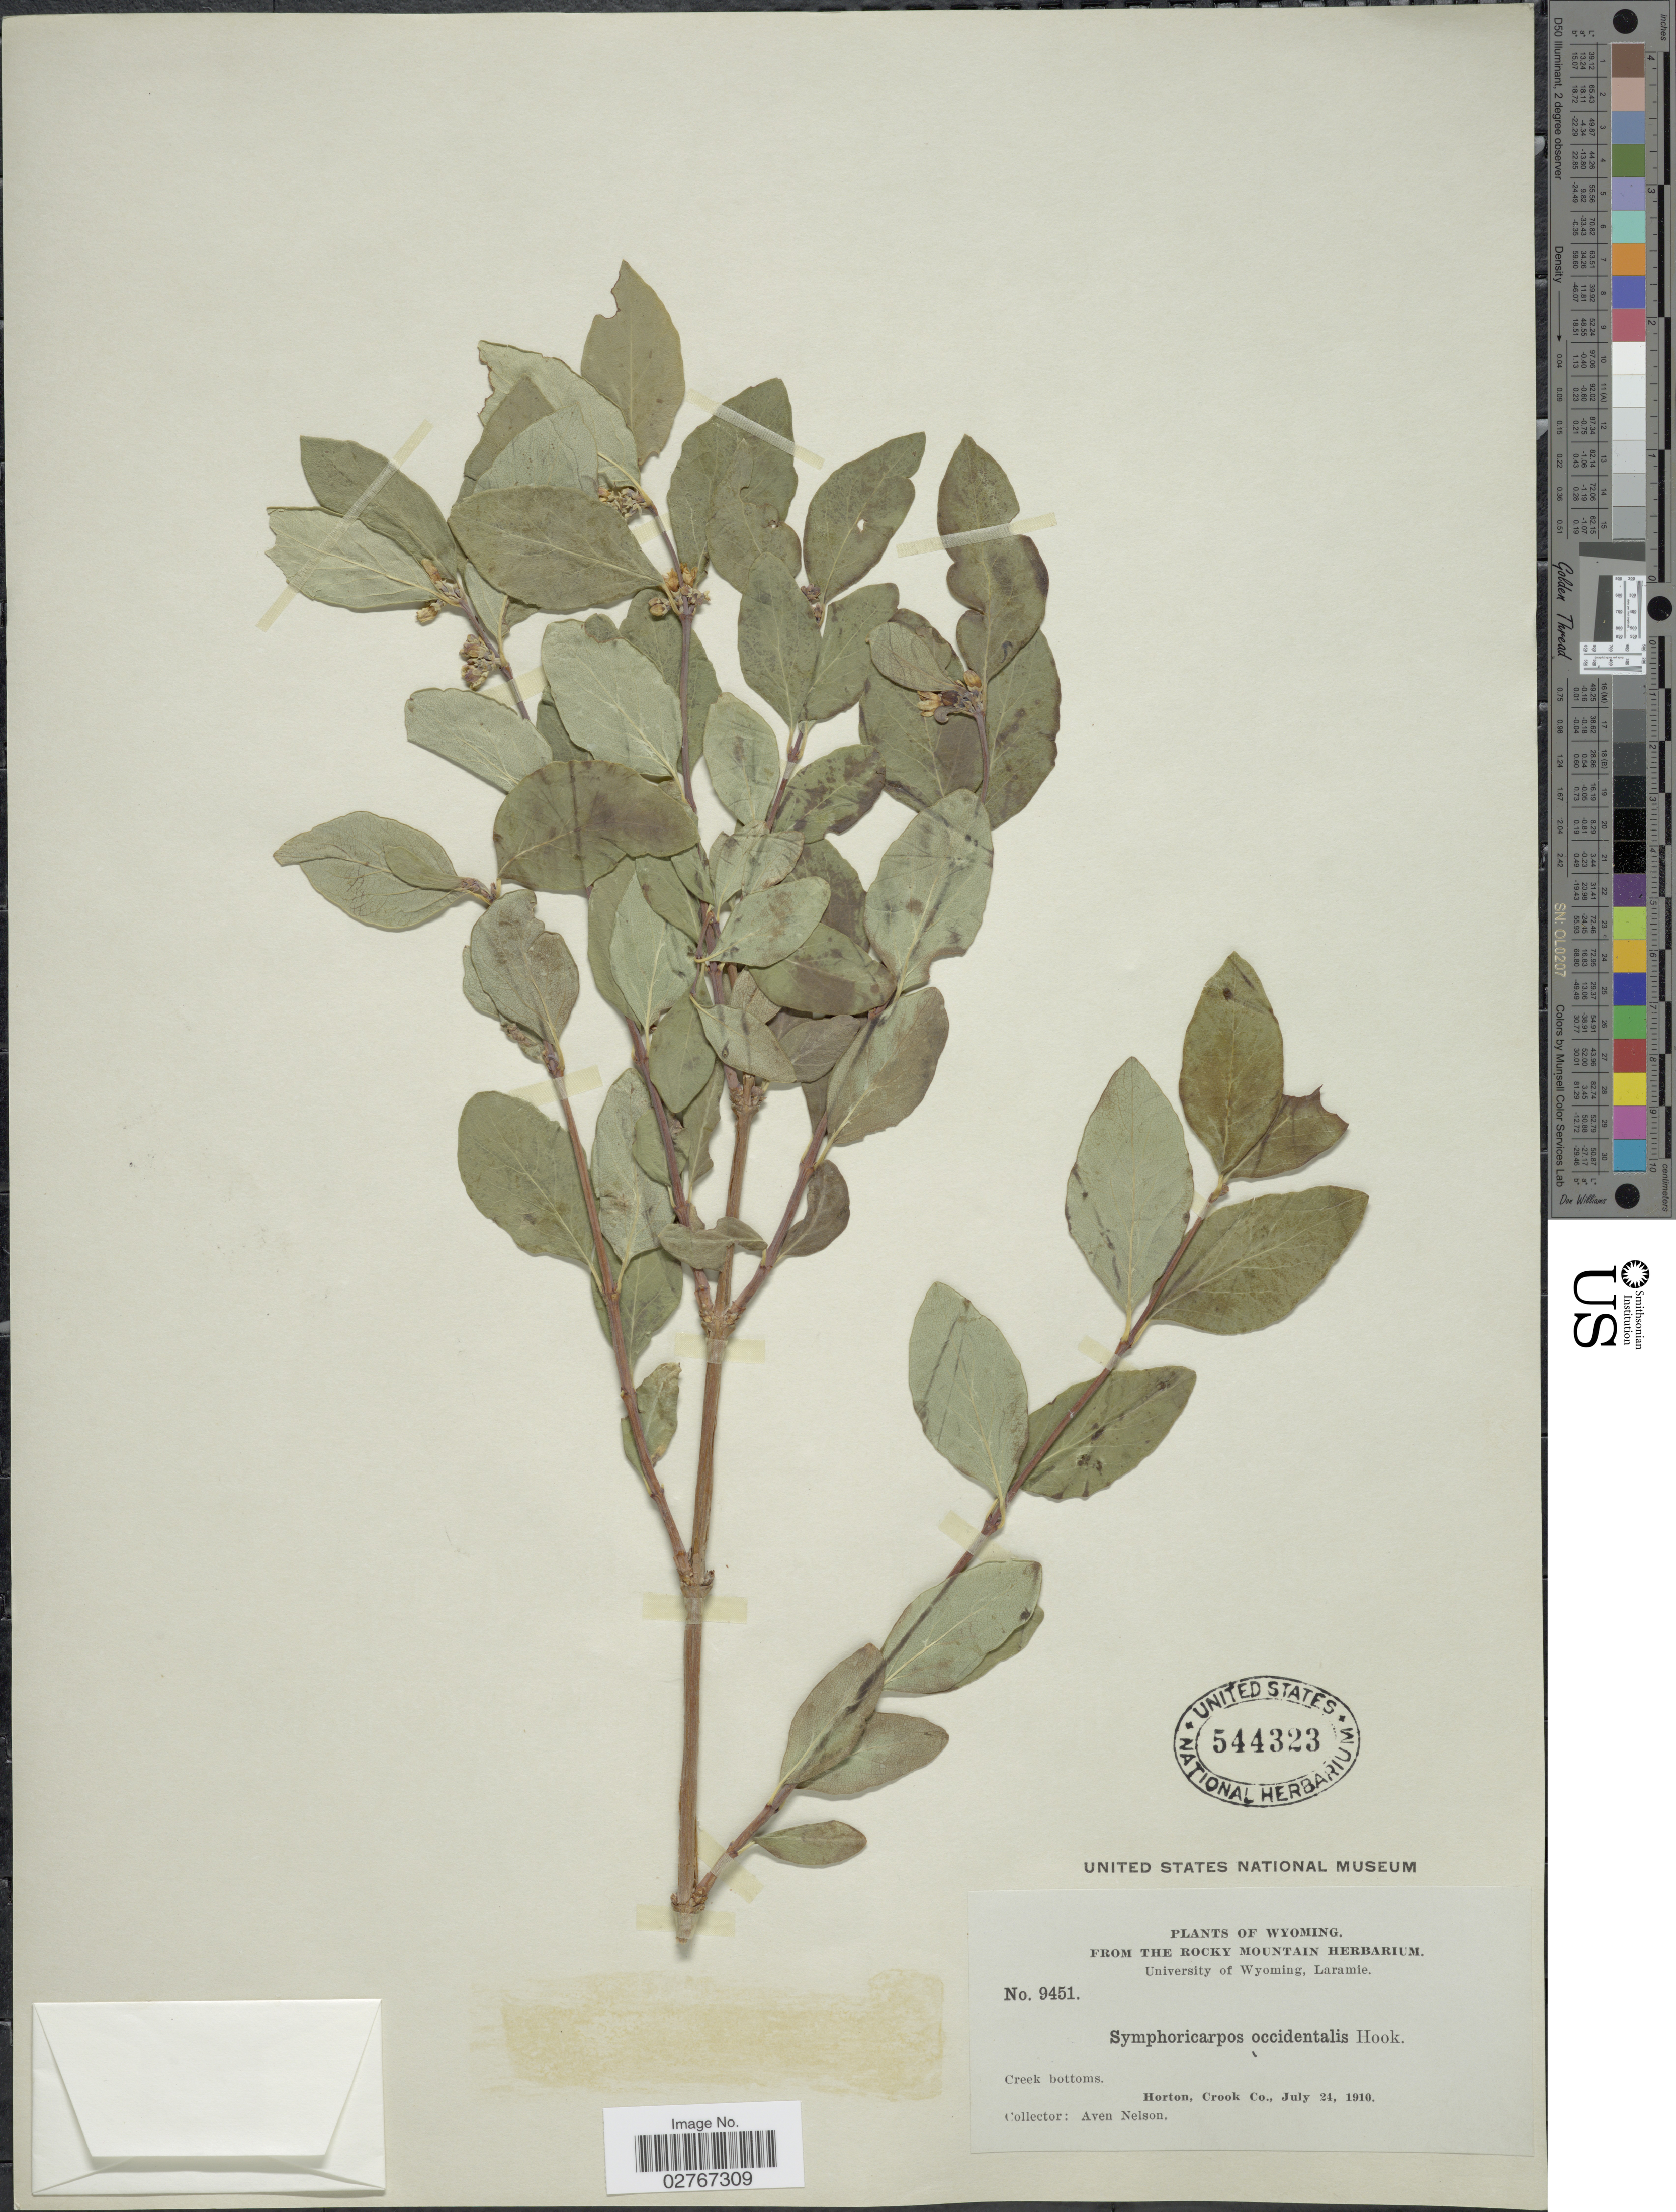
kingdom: Plantae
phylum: Tracheophyta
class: Magnoliopsida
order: Dipsacales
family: Caprifoliaceae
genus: Symphoricarpos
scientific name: Symphoricarpos occidentalis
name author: (R. Br.) Hook.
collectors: A. Nelson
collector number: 9451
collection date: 1910-07-24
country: United States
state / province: Wyoming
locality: Creek bottoms. Horton, Crook Co.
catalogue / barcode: US 544323